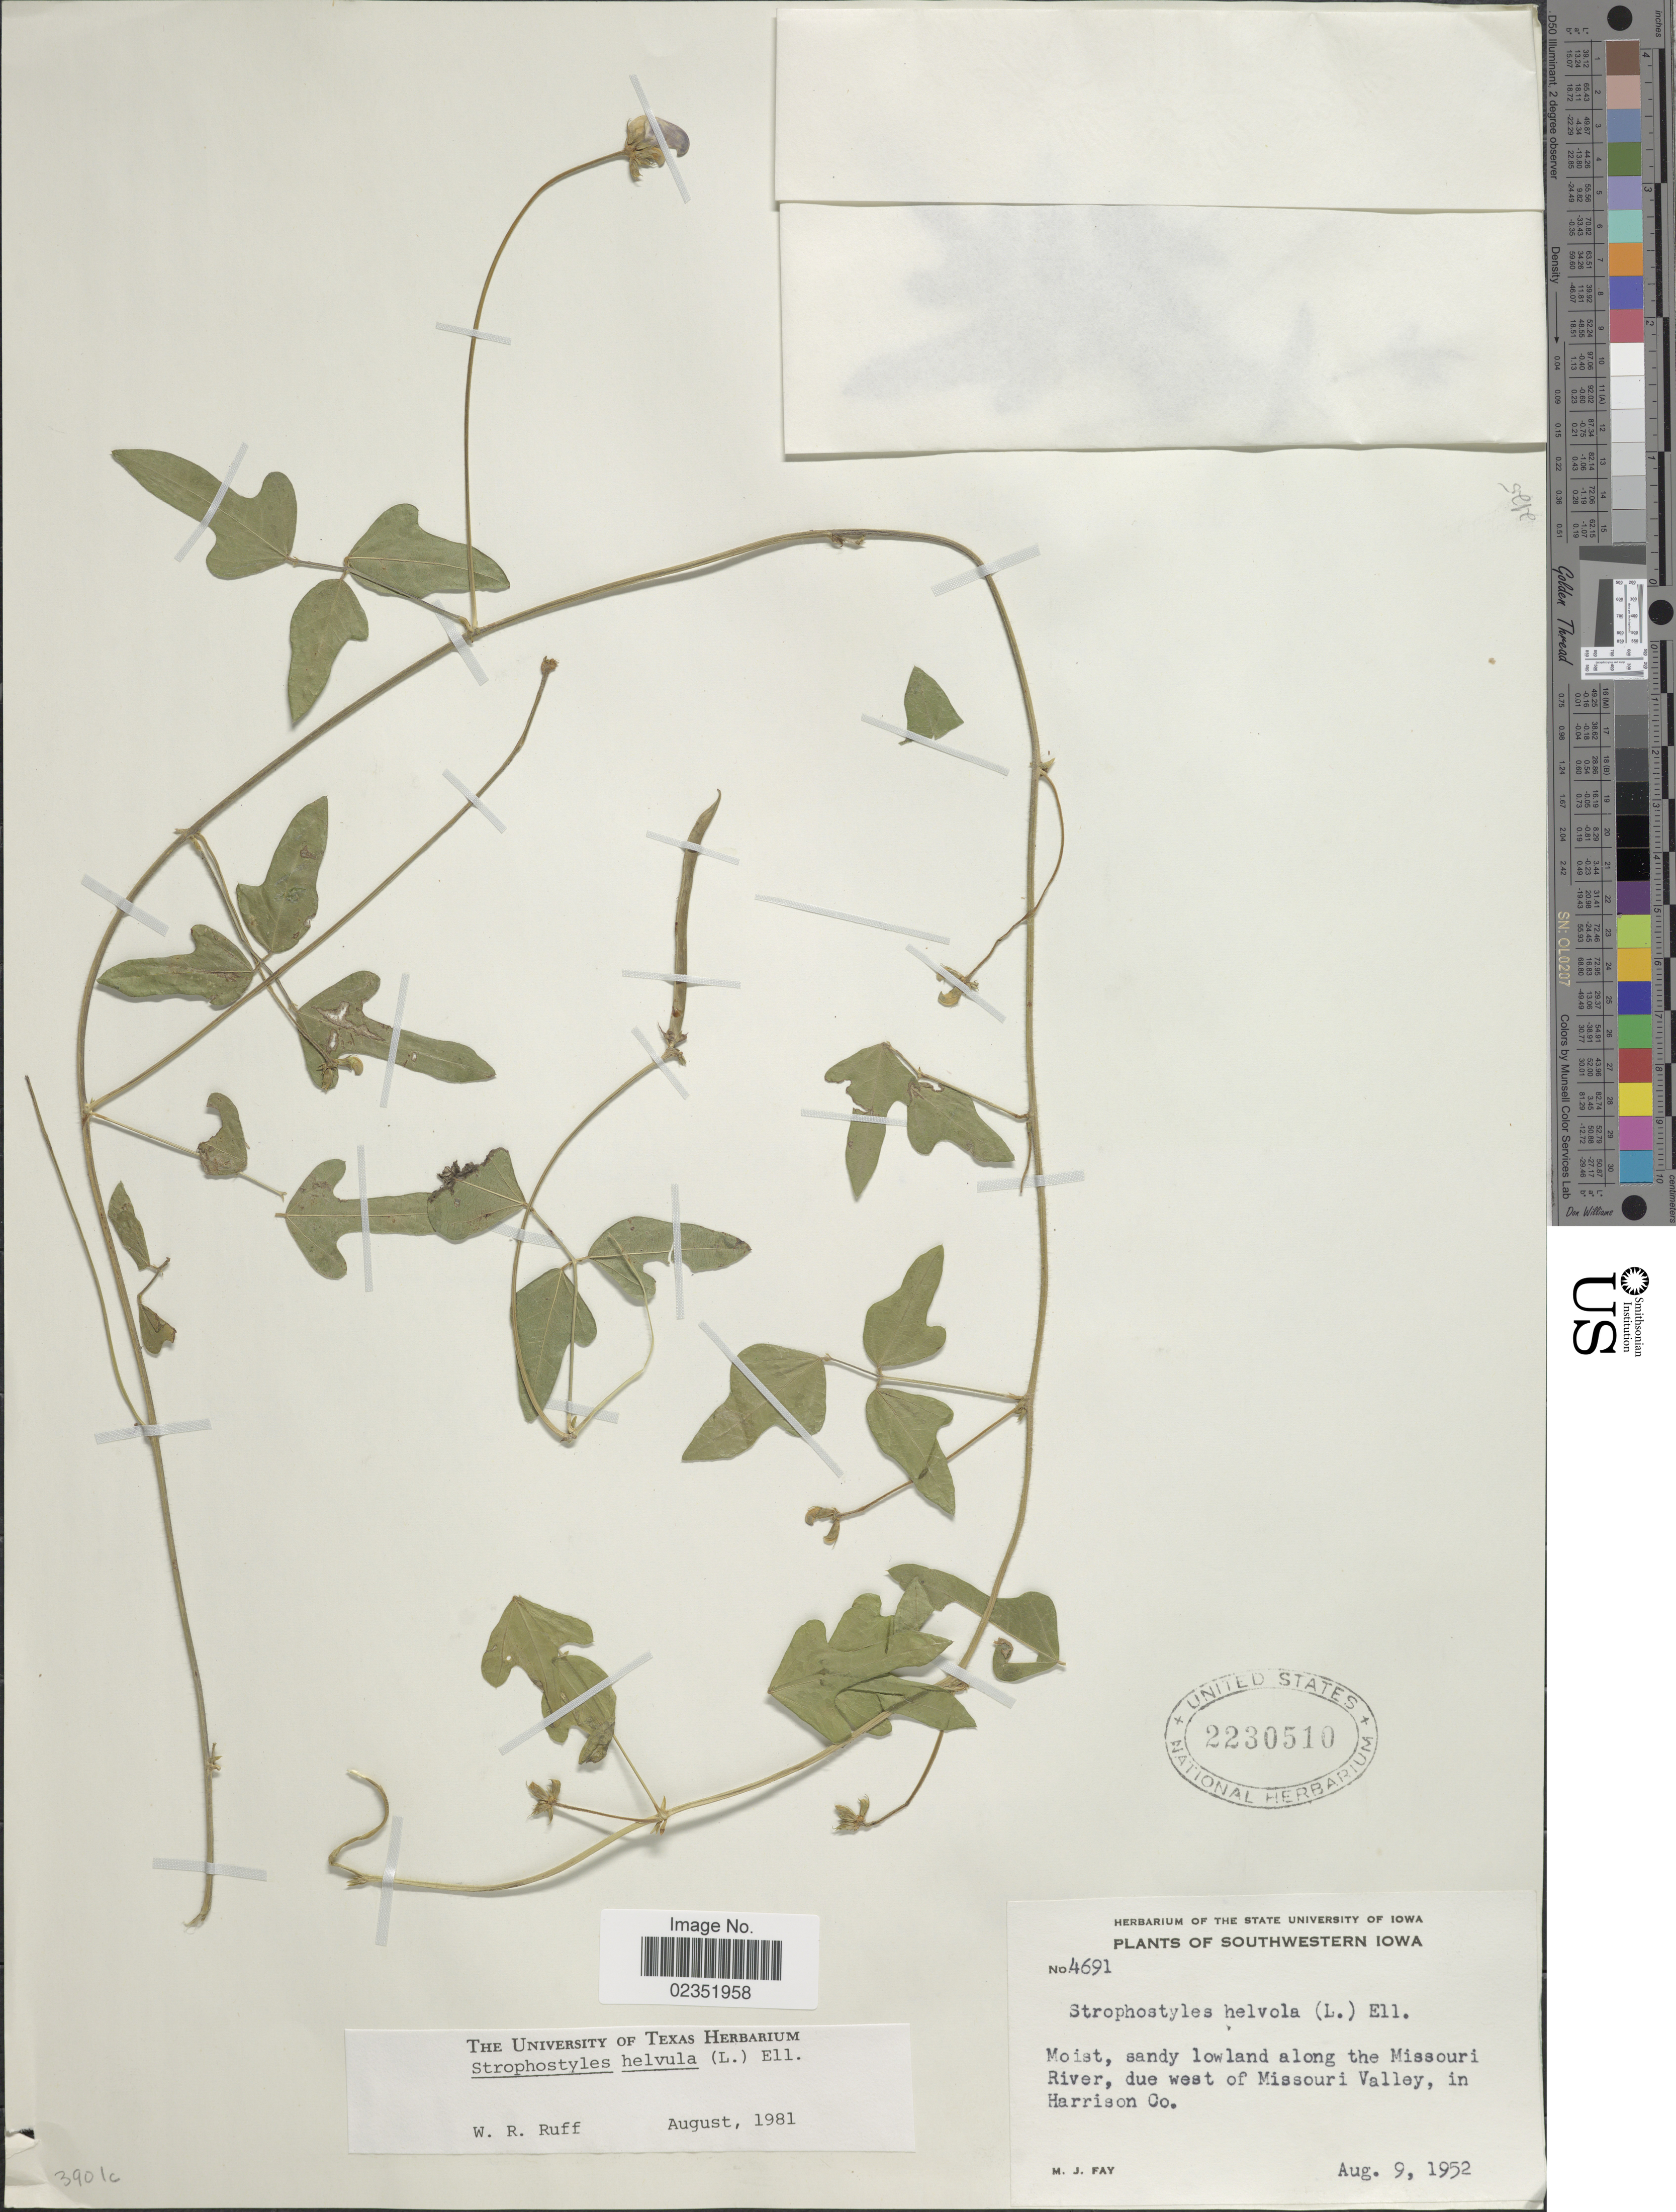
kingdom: Plantae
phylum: Tracheophyta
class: Magnoliopsida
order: Fabales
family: Fabaceae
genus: Strophostyles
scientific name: Strophostyles helvola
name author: (L.) Elliott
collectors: M. Fay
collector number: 4691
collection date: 1952-08-09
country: United States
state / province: Iowa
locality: Southwestern Iowa, moist, sandy lowland along the Missouri River, due west of Missouri Valley, in Harrison Co.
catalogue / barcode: US 2230510